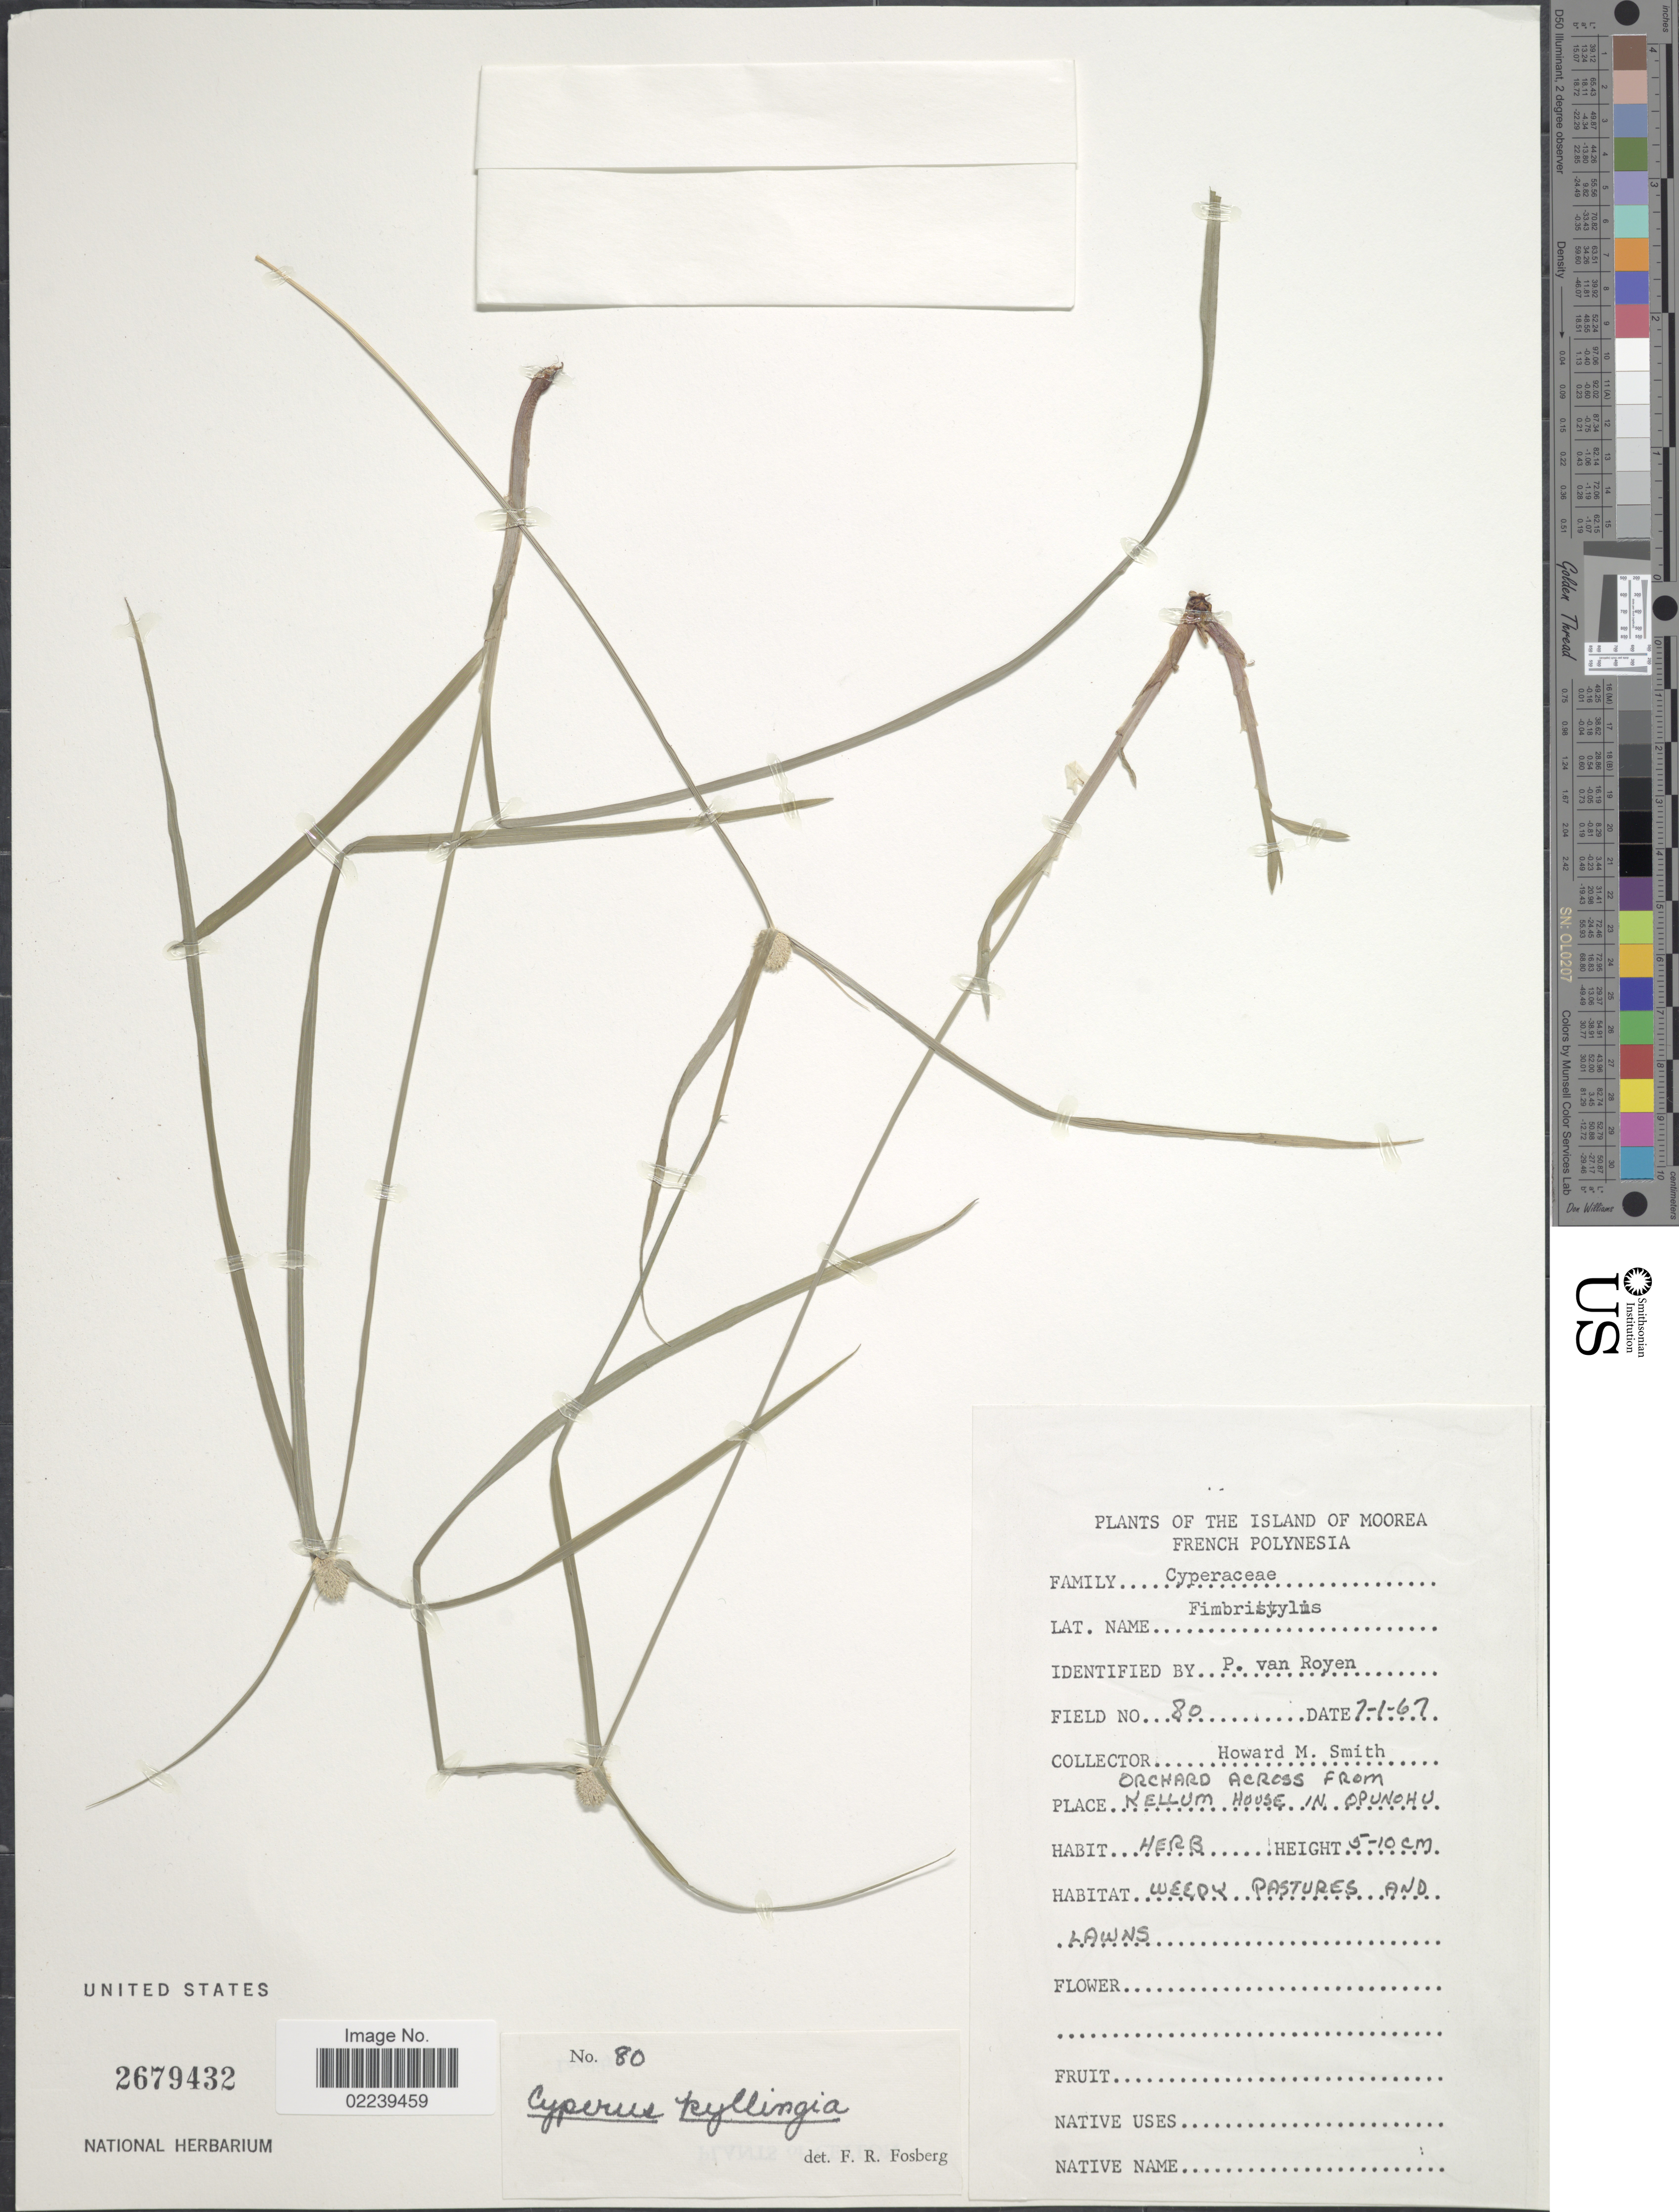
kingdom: Plantae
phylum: Tracheophyta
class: Liliopsida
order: Poales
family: Cyperaceae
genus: Cyperus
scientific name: Cyperus mindorensis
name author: (Steud.) Huygh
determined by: Strong, M. T., (US), Smithsonian Institution - National Museum of Natural History (UNITED STATES)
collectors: P. van Royen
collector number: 80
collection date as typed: Transcribed d/m/y: 7/1/67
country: French Polynesia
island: Moorea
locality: The Island of Moorea, Orchard across from Kellum House in Opunohu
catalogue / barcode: US 2679432